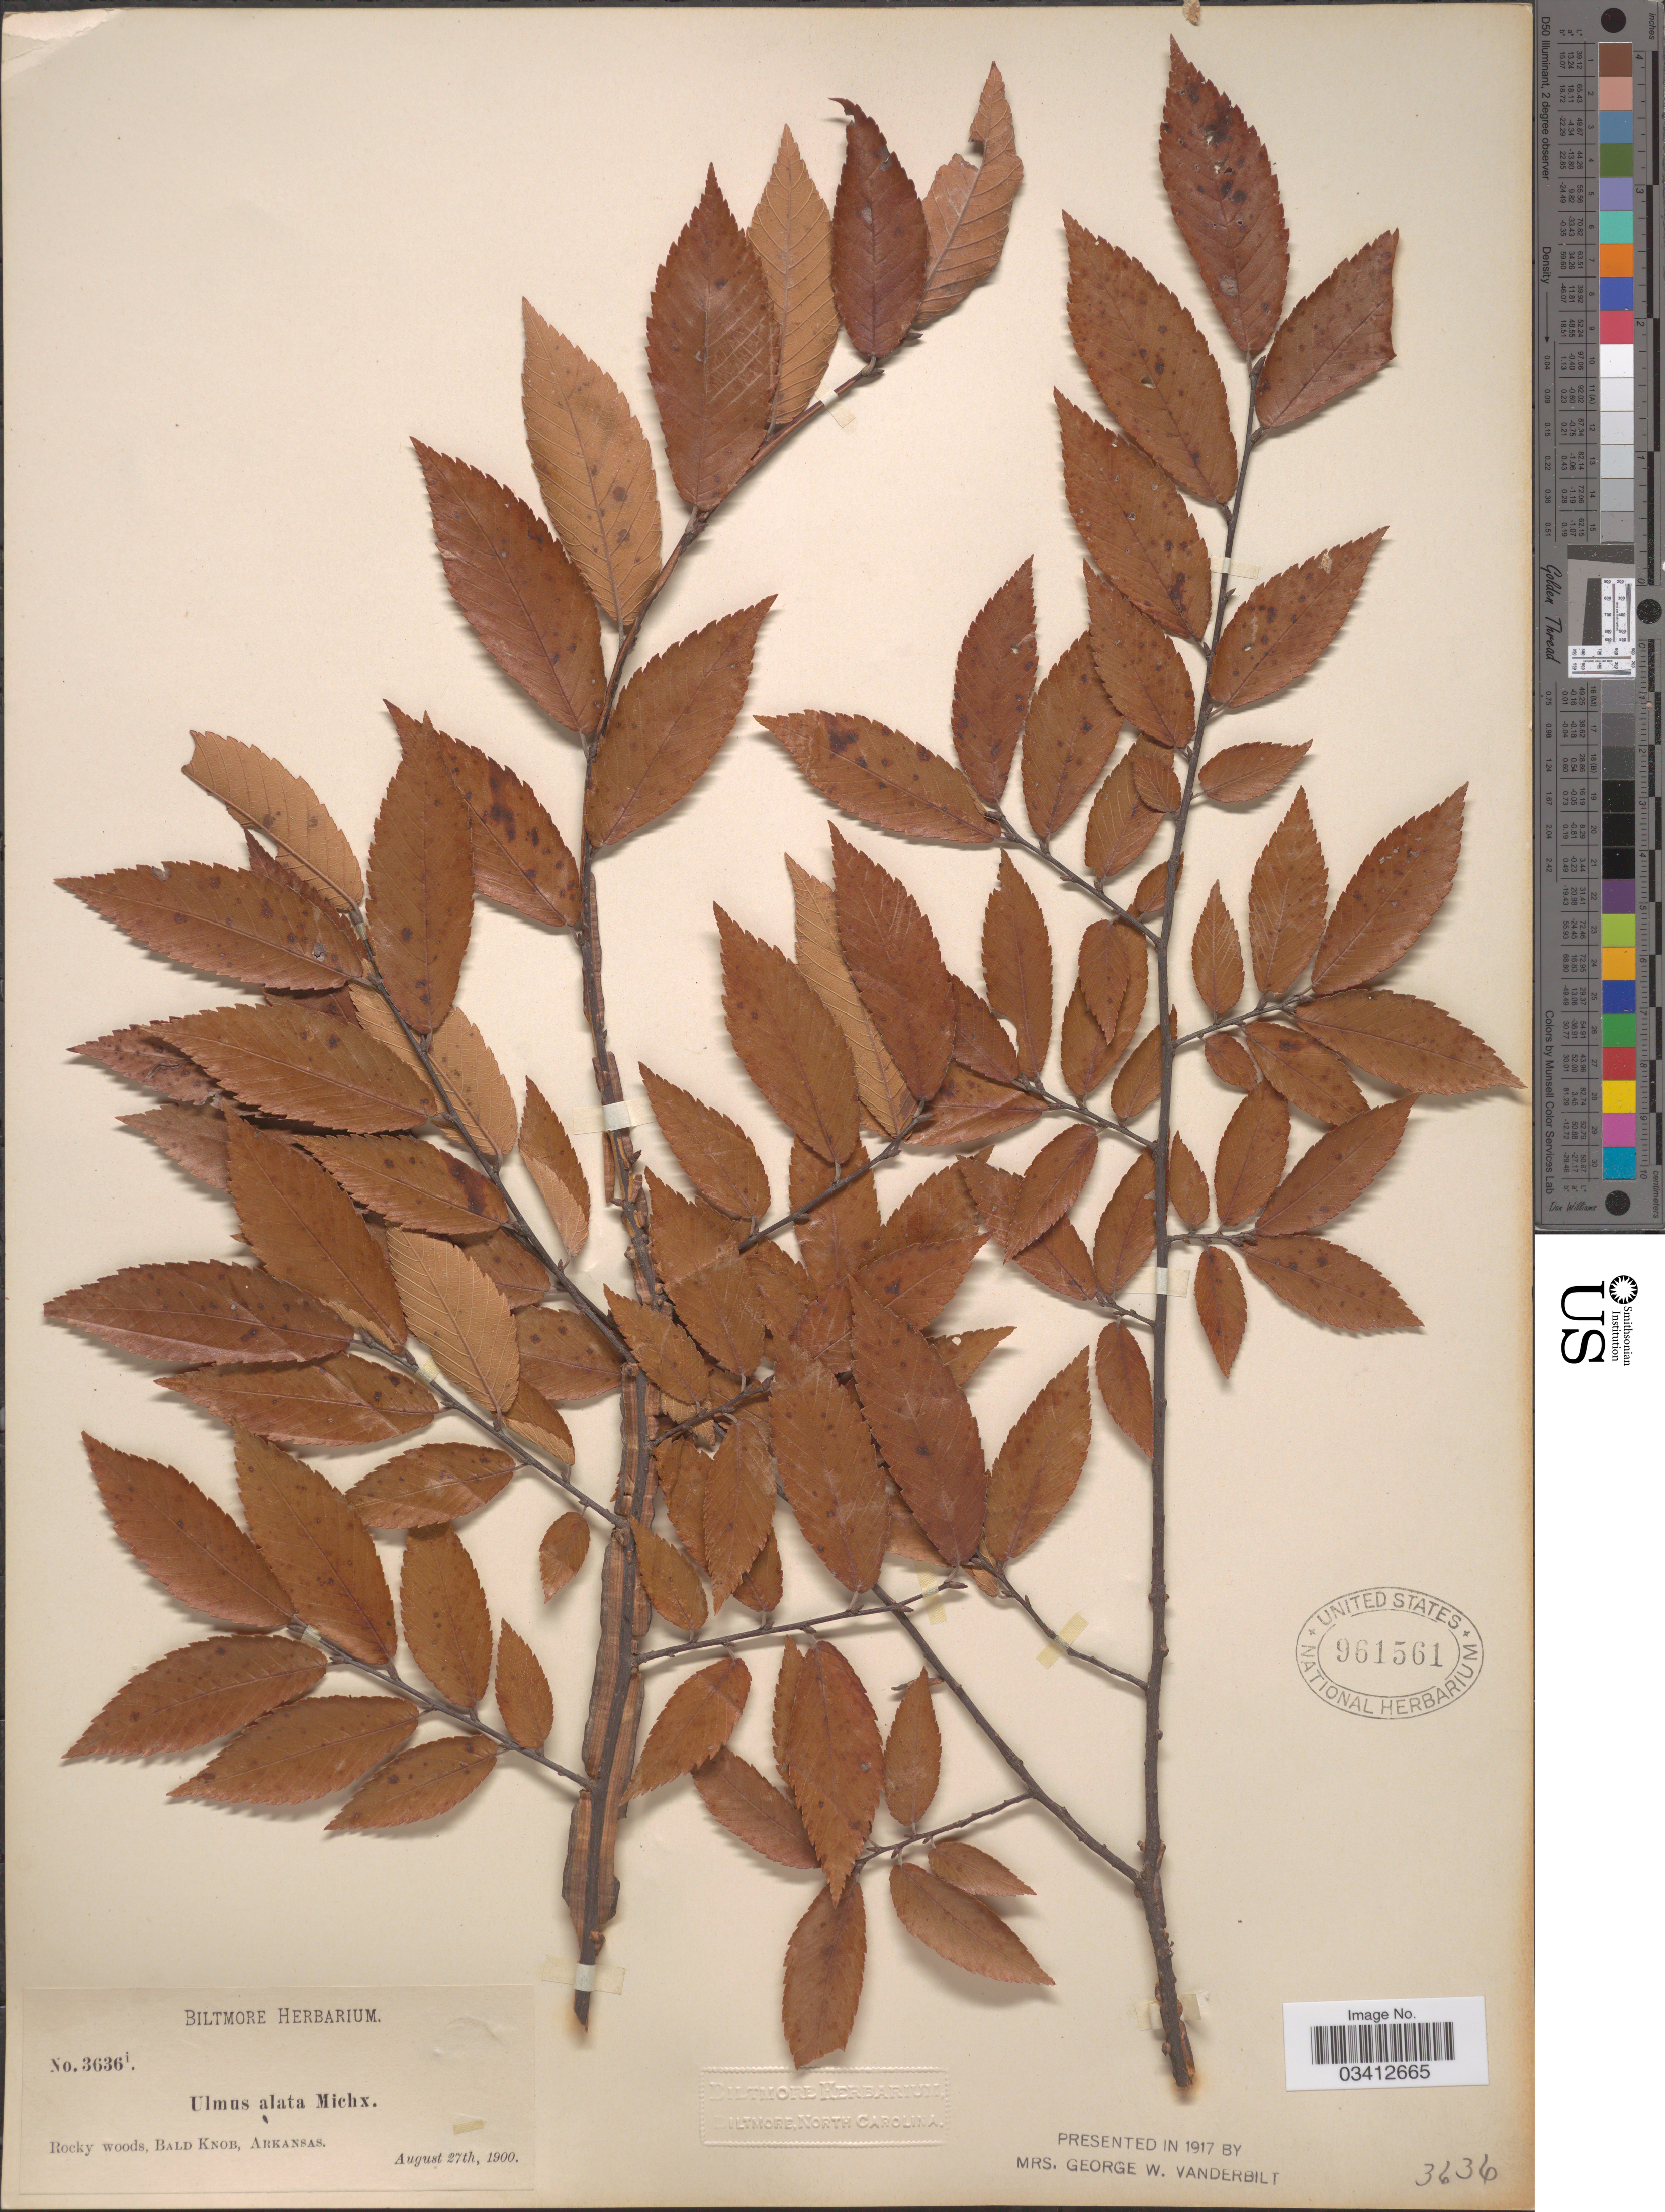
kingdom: Plantae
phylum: Tracheophyta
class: Magnoliopsida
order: Rosales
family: Ulmaceae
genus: Ulmus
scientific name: Ulmus alata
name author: Michx.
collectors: ex herb. Biltmore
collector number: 3636i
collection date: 1900-08-27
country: United States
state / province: Arkansas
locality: Rocky woods, Bald Knob.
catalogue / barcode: US 961561